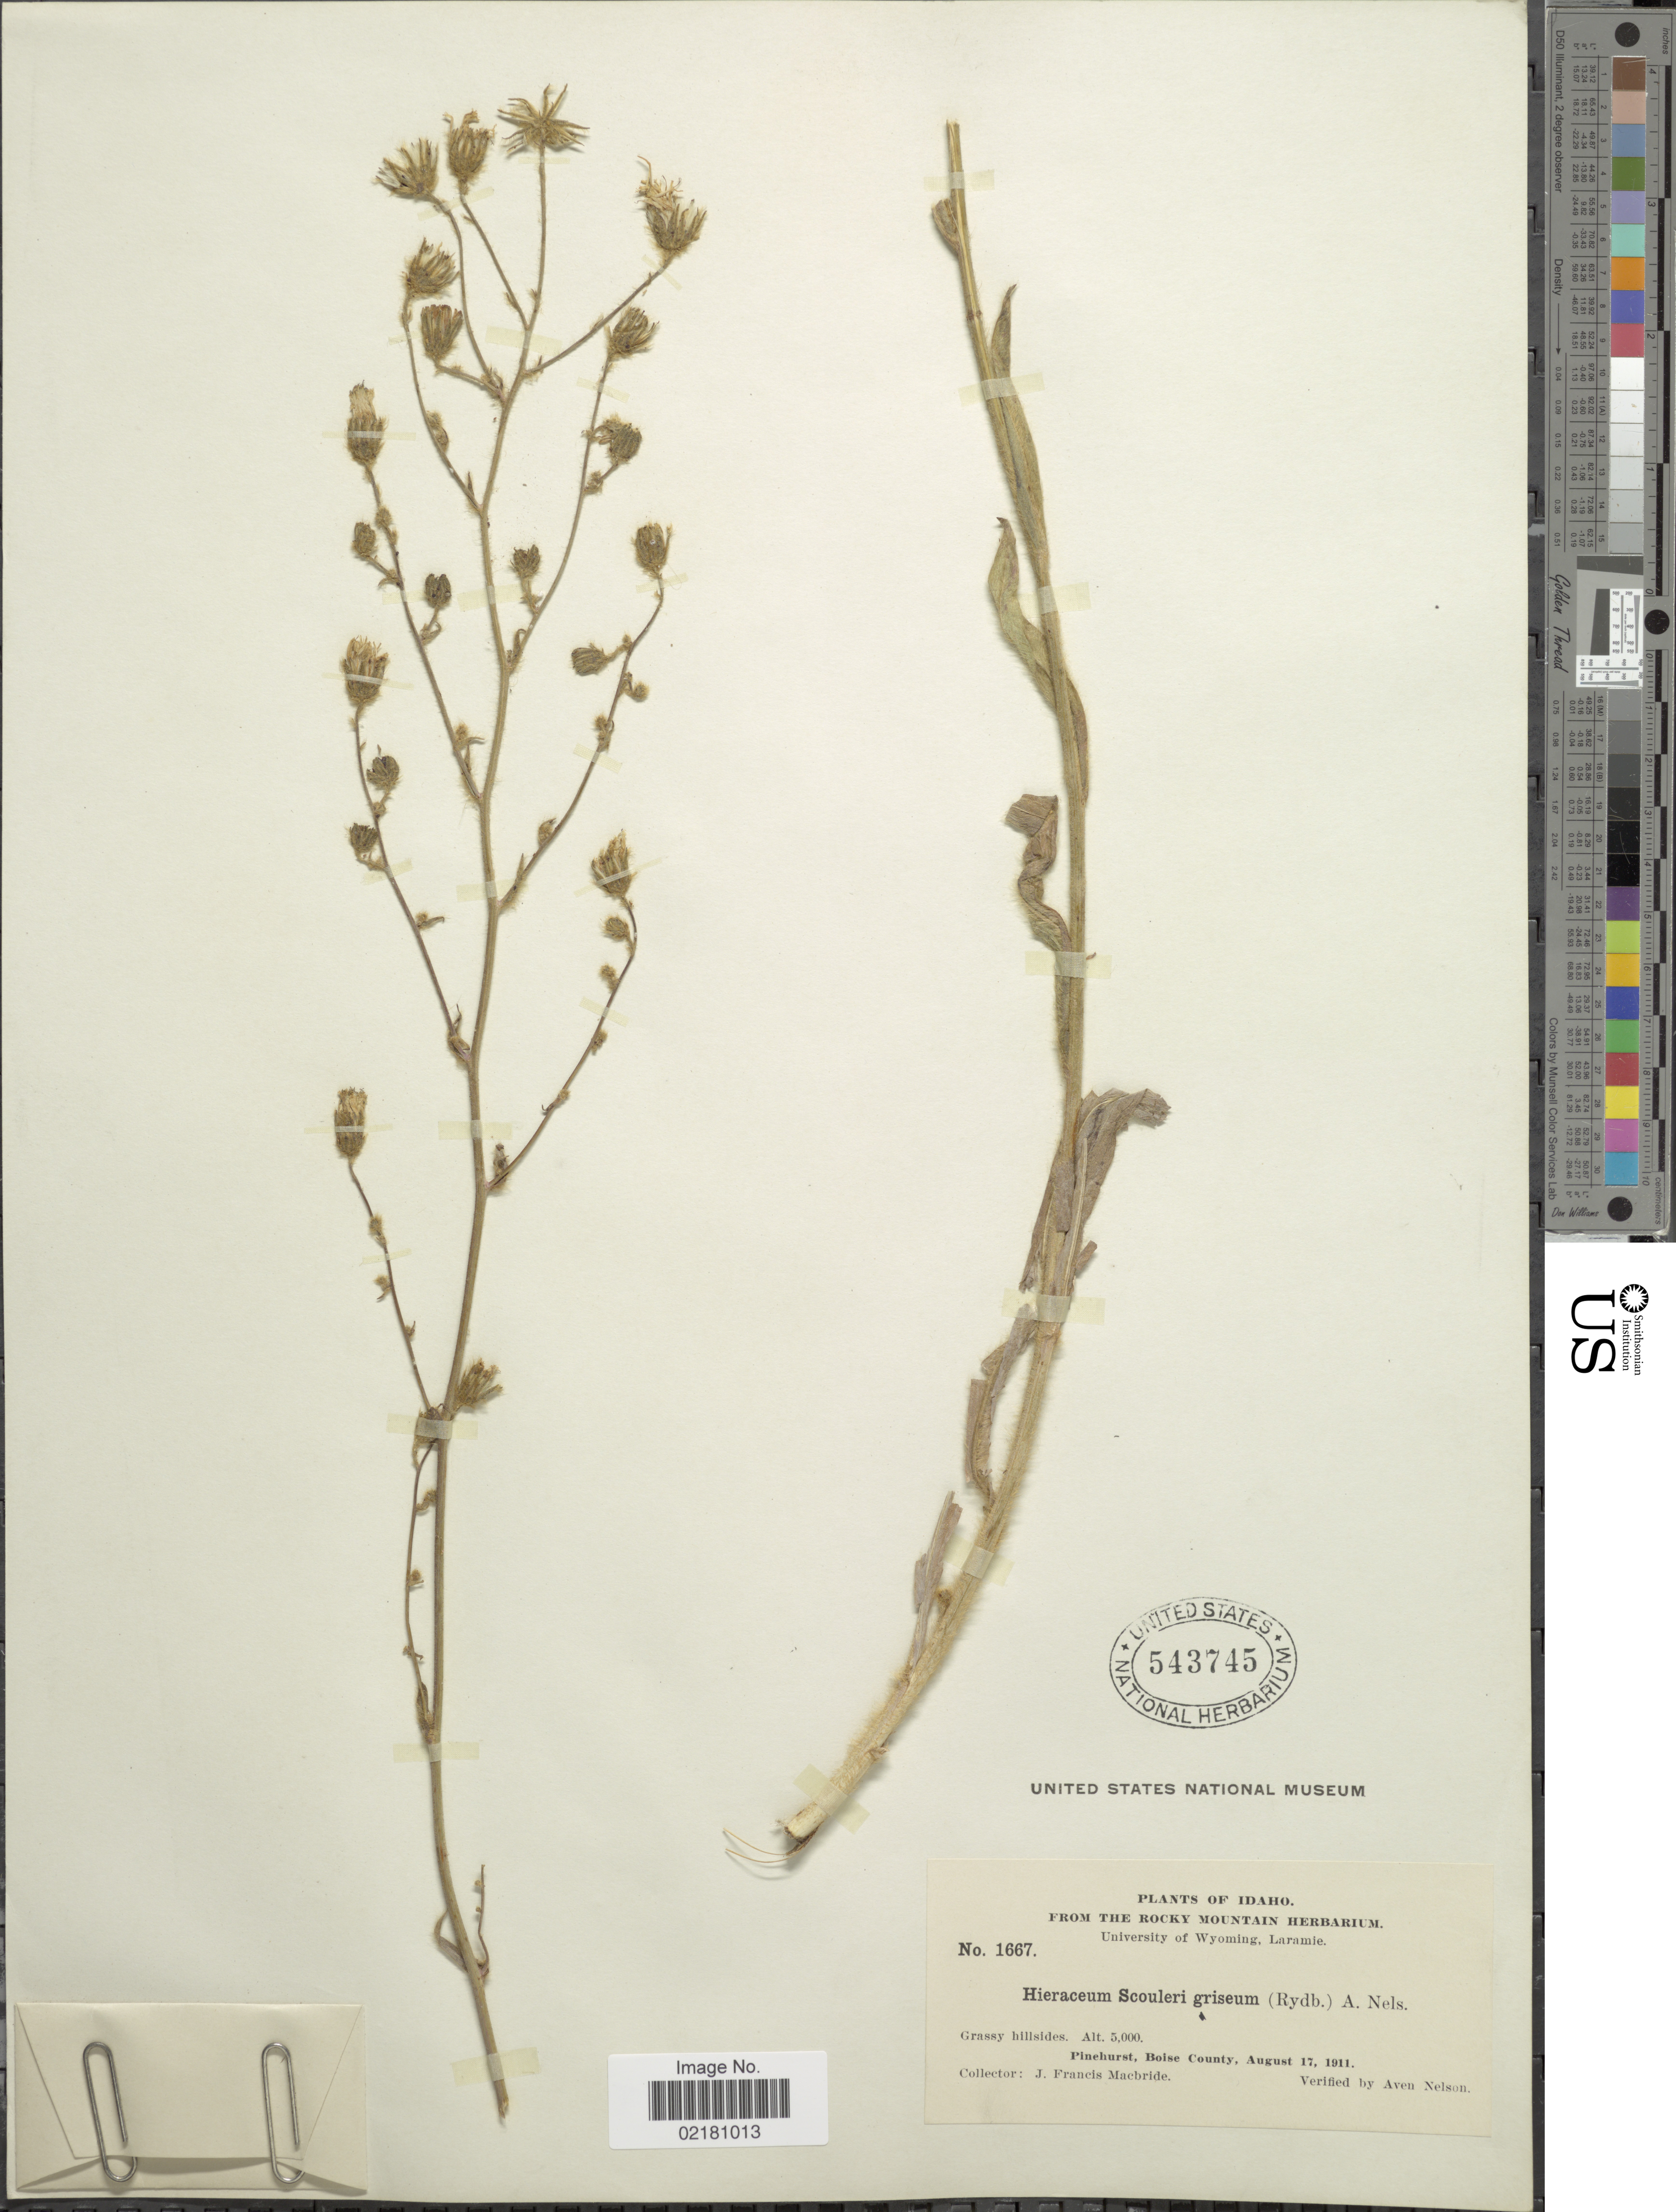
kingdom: Plantae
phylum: Tracheophyta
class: Magnoliopsida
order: Asterales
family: Asteraceae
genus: Hieracium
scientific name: Hieracium scouleri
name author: Hook.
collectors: J. F. Macbride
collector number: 1667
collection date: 1911-08-17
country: United States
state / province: Idaho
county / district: Boise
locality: Grassy hillsides. Pinehurst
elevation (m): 1524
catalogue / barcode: US 543745